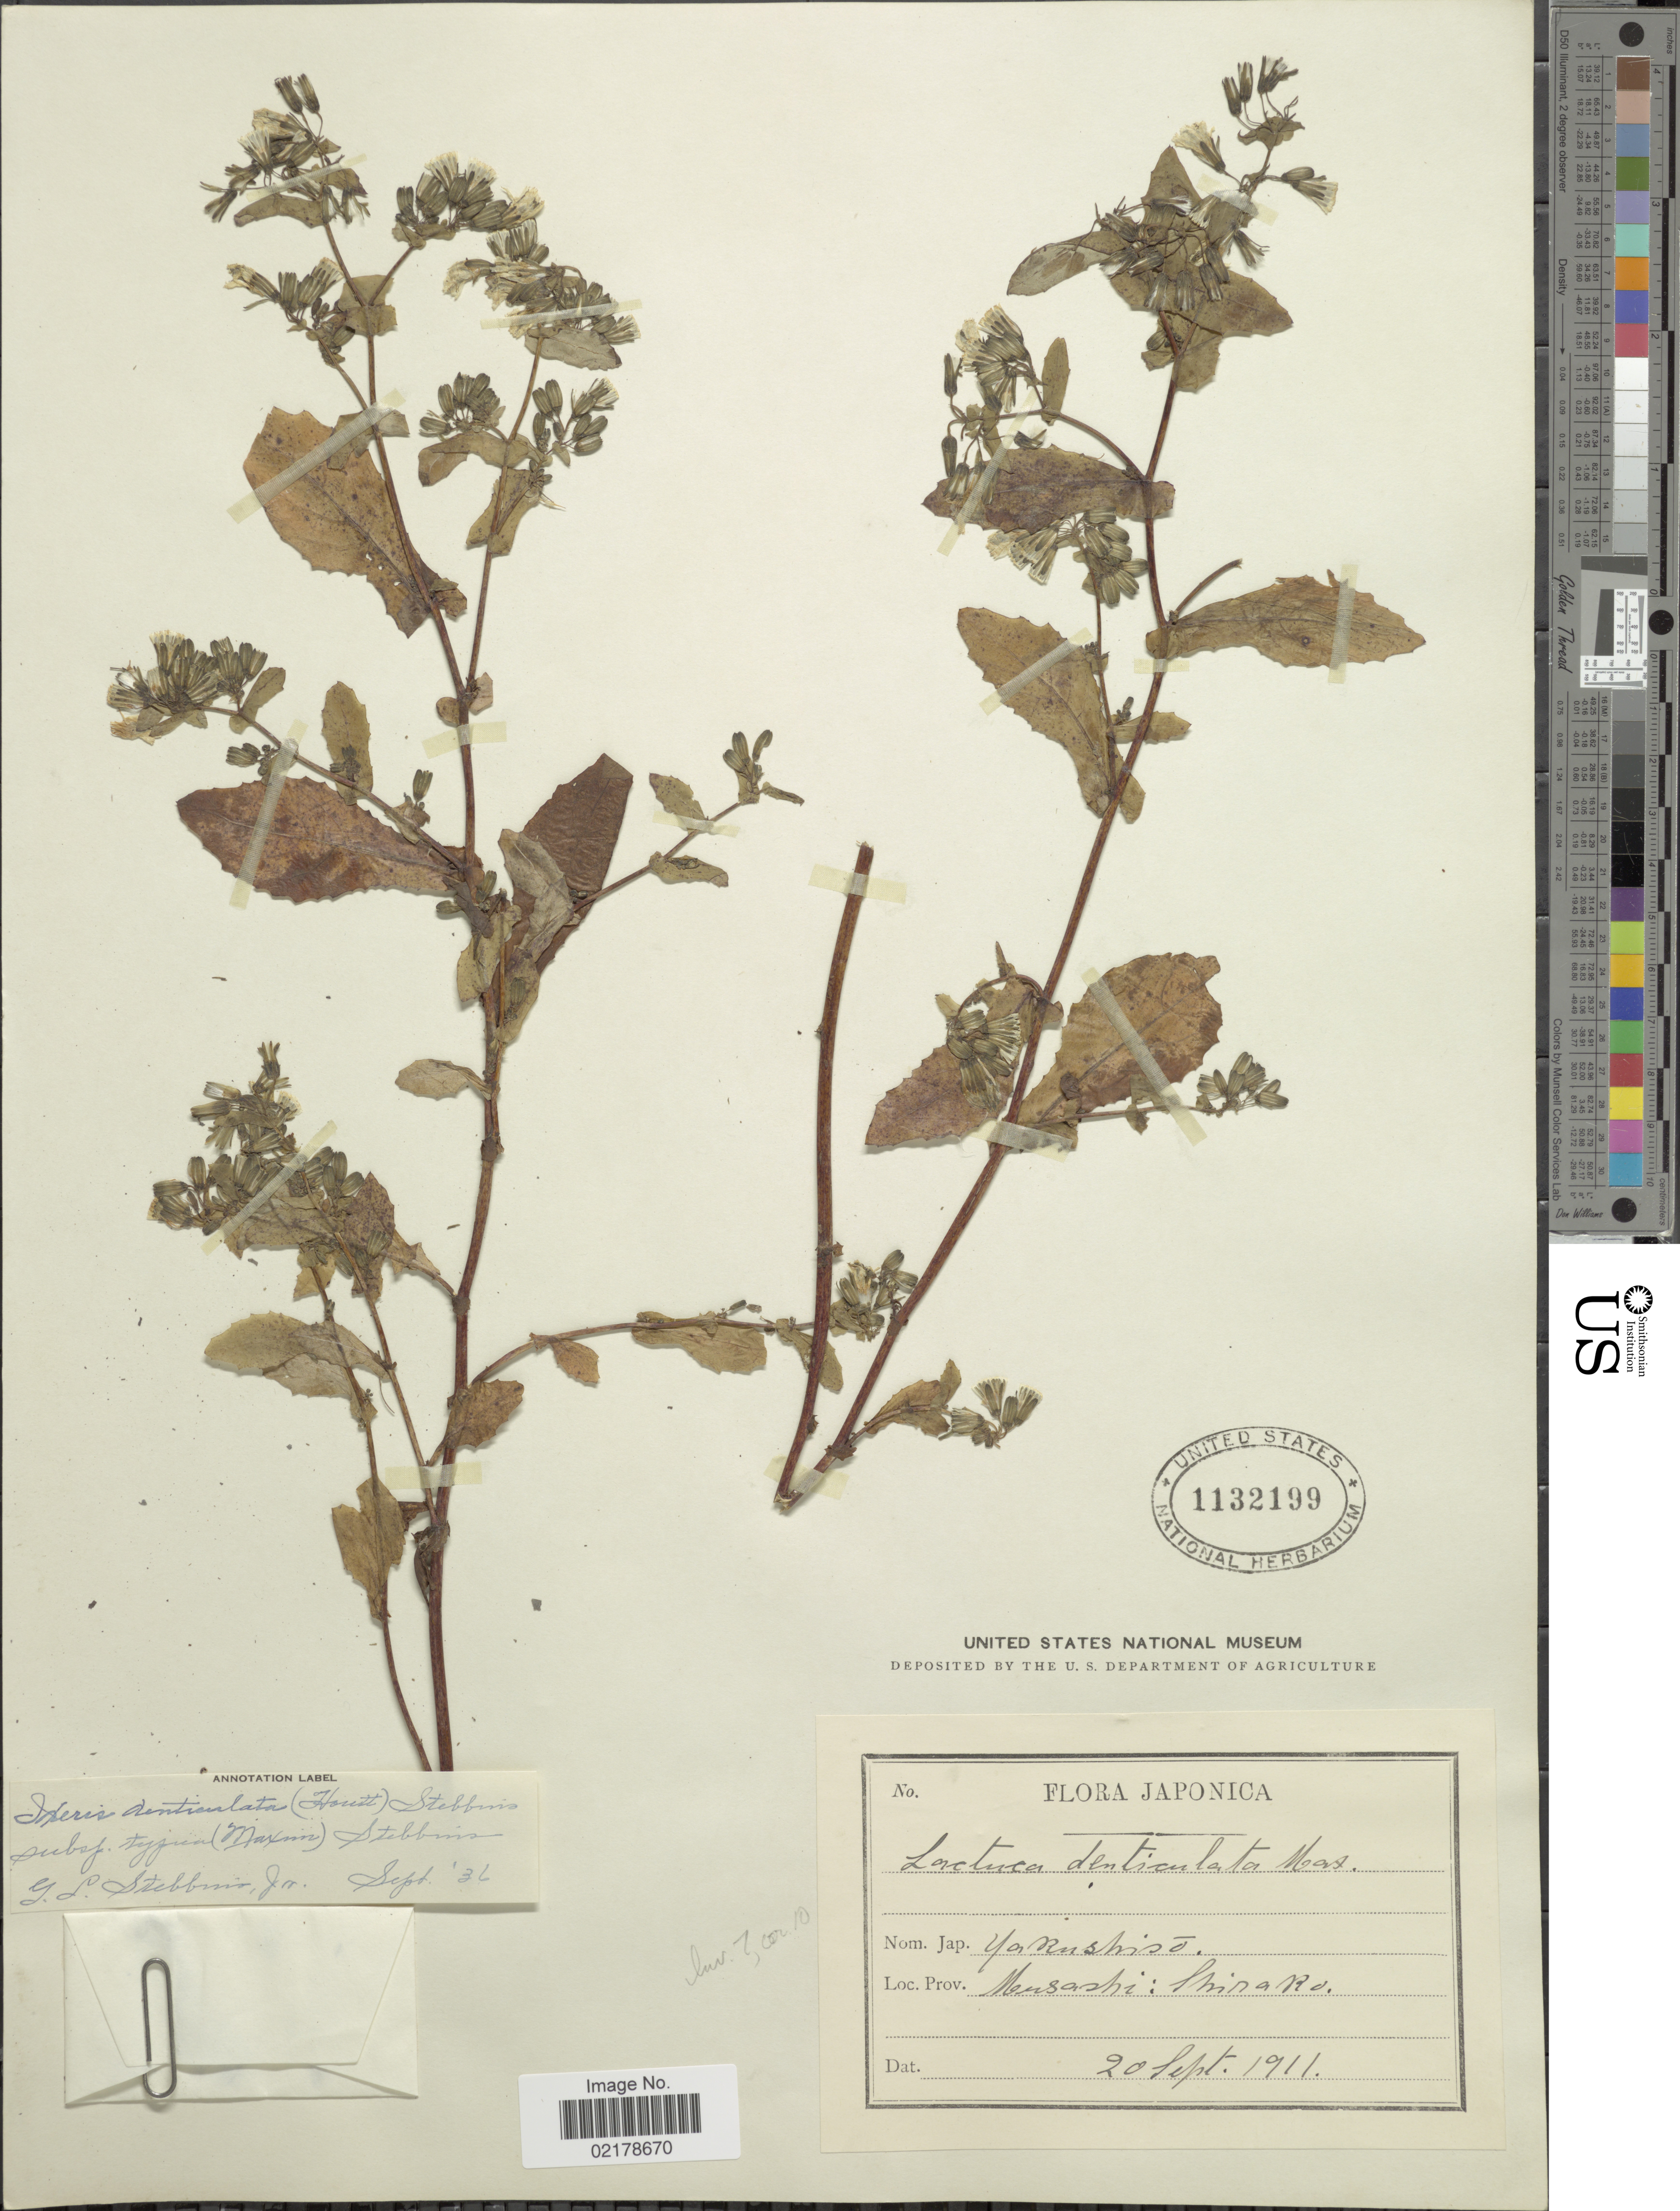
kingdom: Plantae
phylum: Tracheophyta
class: Magnoliopsida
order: Asterales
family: Asteraceae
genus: Crepidiastrum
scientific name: Crepidiastrum denticulatum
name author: (Houtt.) Pak & Kawano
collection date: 1911-09-20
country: Japan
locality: Japonica. Musashi: Smiraro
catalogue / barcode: US 1132199